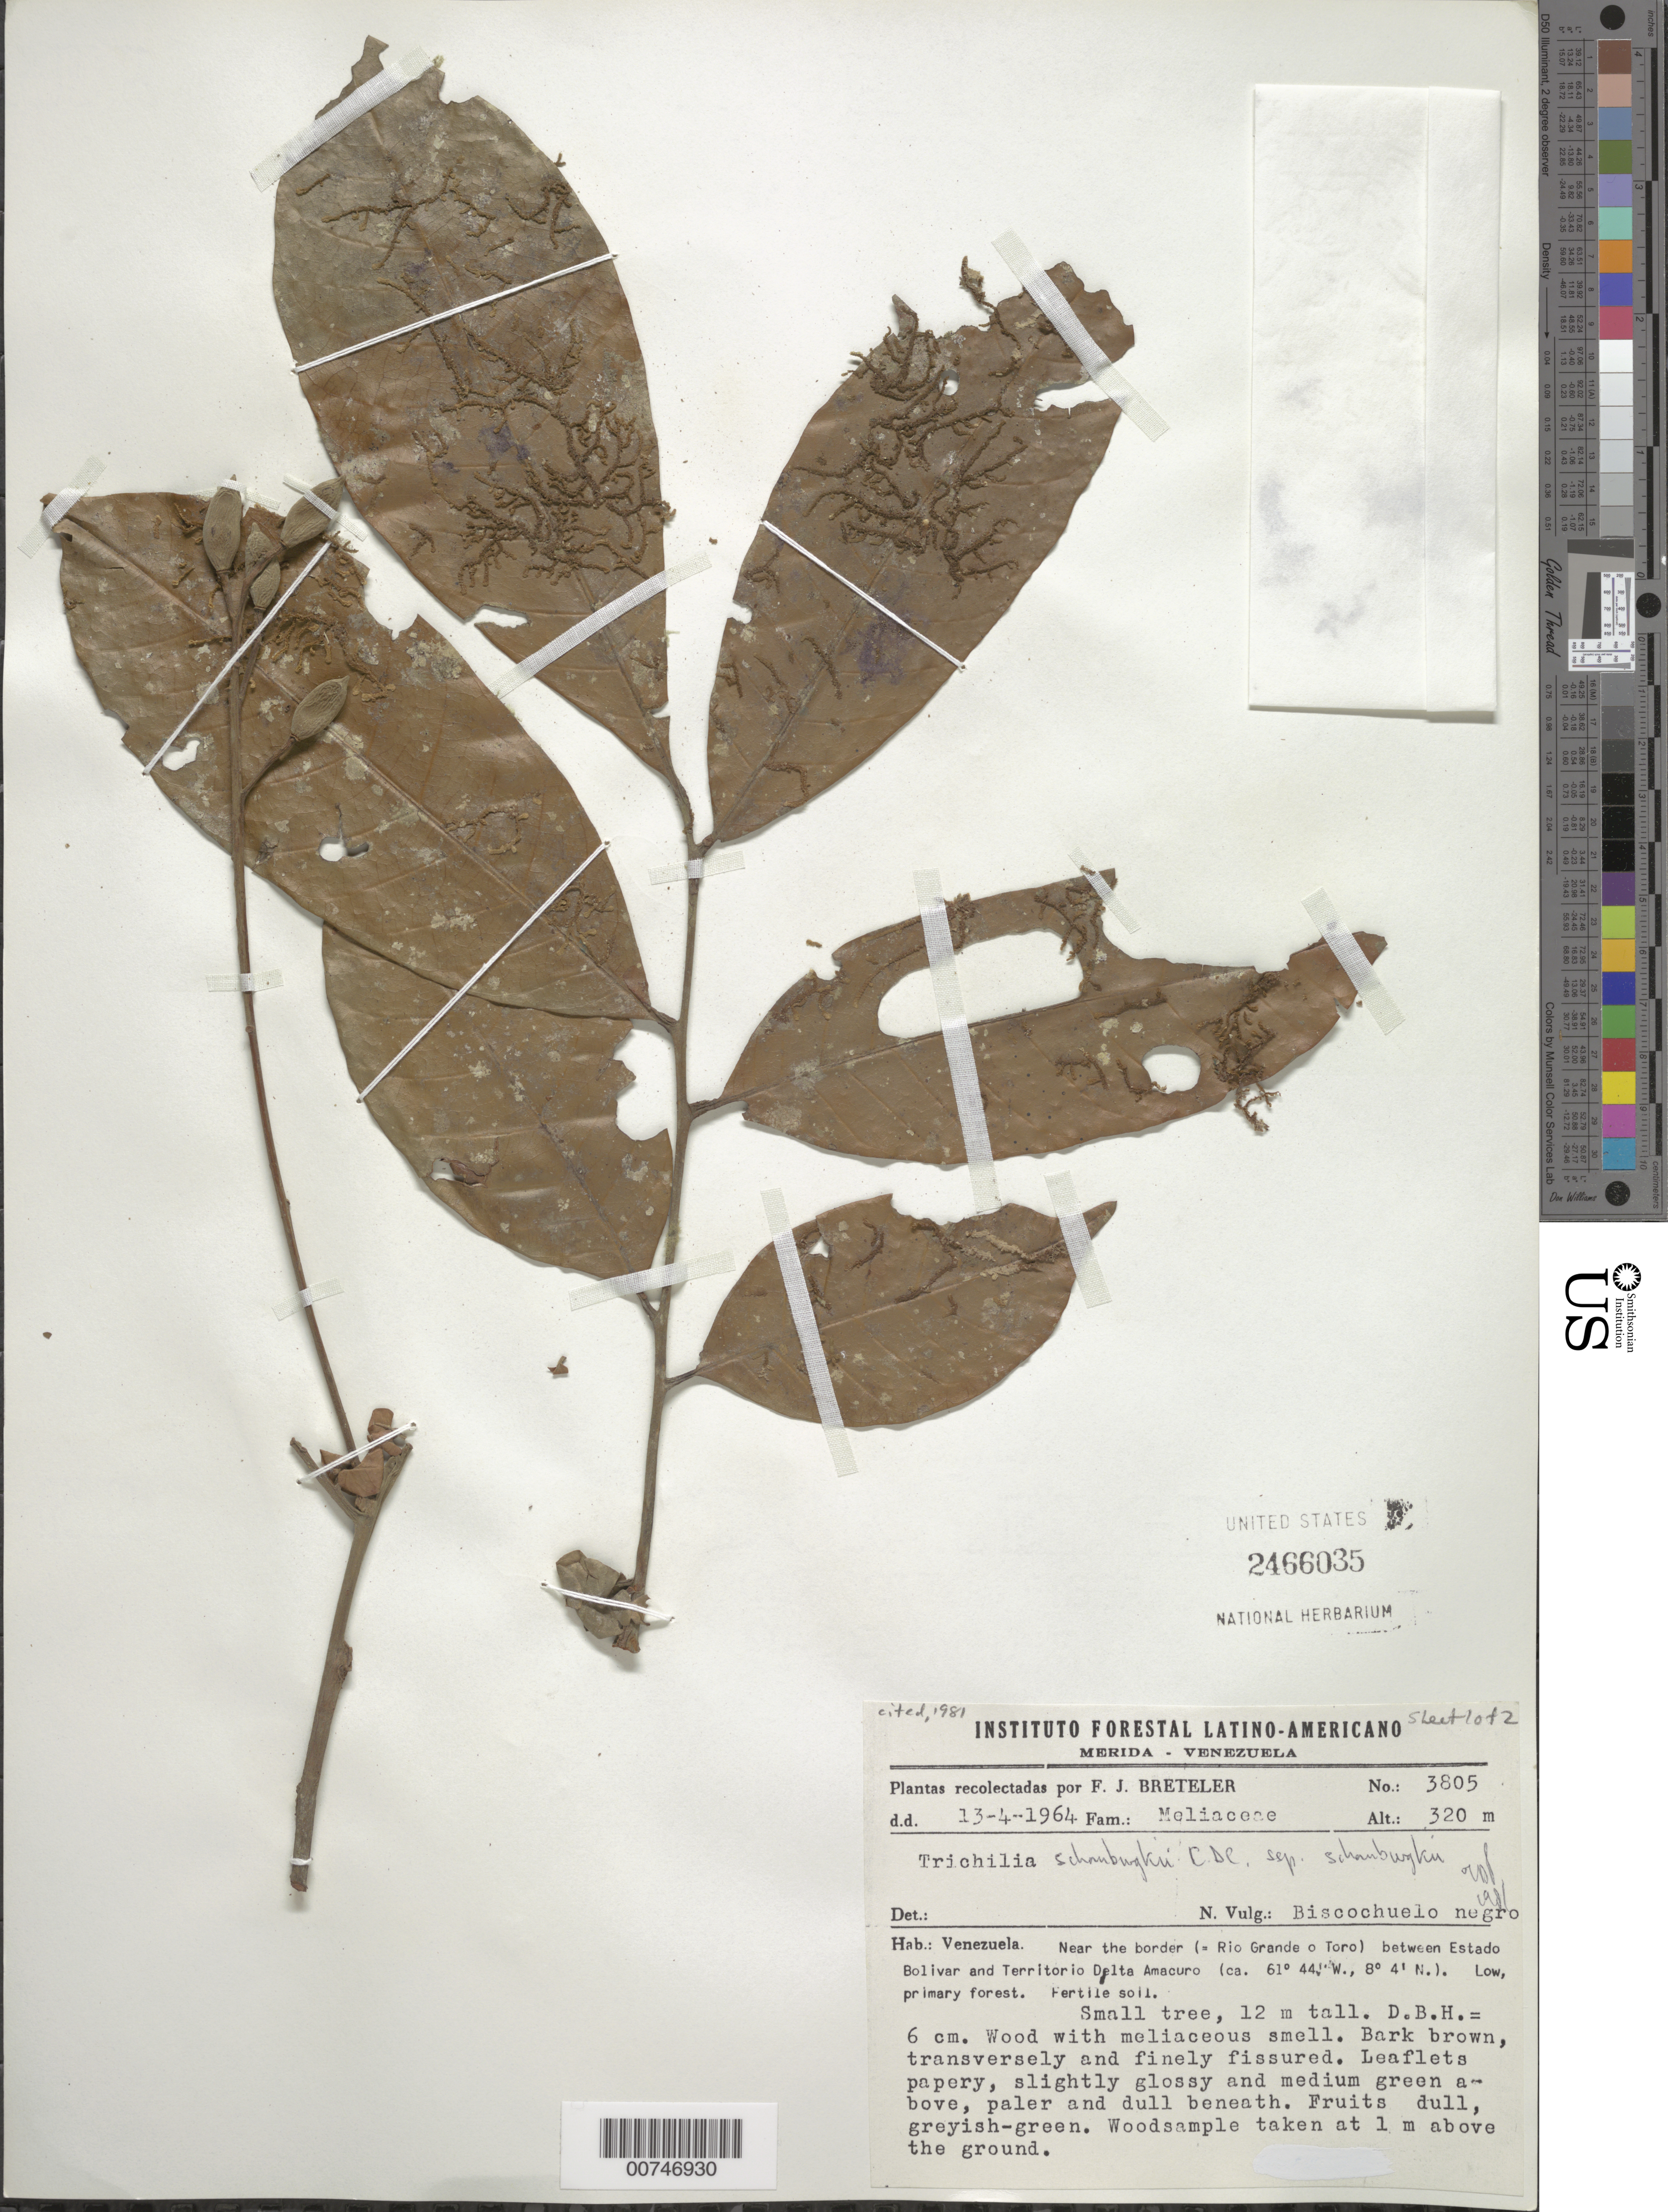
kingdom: Plantae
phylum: Tracheophyta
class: Magnoliopsida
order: Sapindales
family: Meliaceae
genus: Trichilia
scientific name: Trichilia schomburgkii subsp. schomburgkii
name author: C. DC.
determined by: Pennington, T. D., (K)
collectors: F. J. Breteler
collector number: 3805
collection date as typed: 13-Apr-64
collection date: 1964-04-13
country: Venezuela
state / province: Bolívar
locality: Río Grande o Toro, near border between Estado Bolívar and Territorío Delta Amacuro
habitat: Lowland primary forest, fertile soil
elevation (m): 320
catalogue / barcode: US 2466035